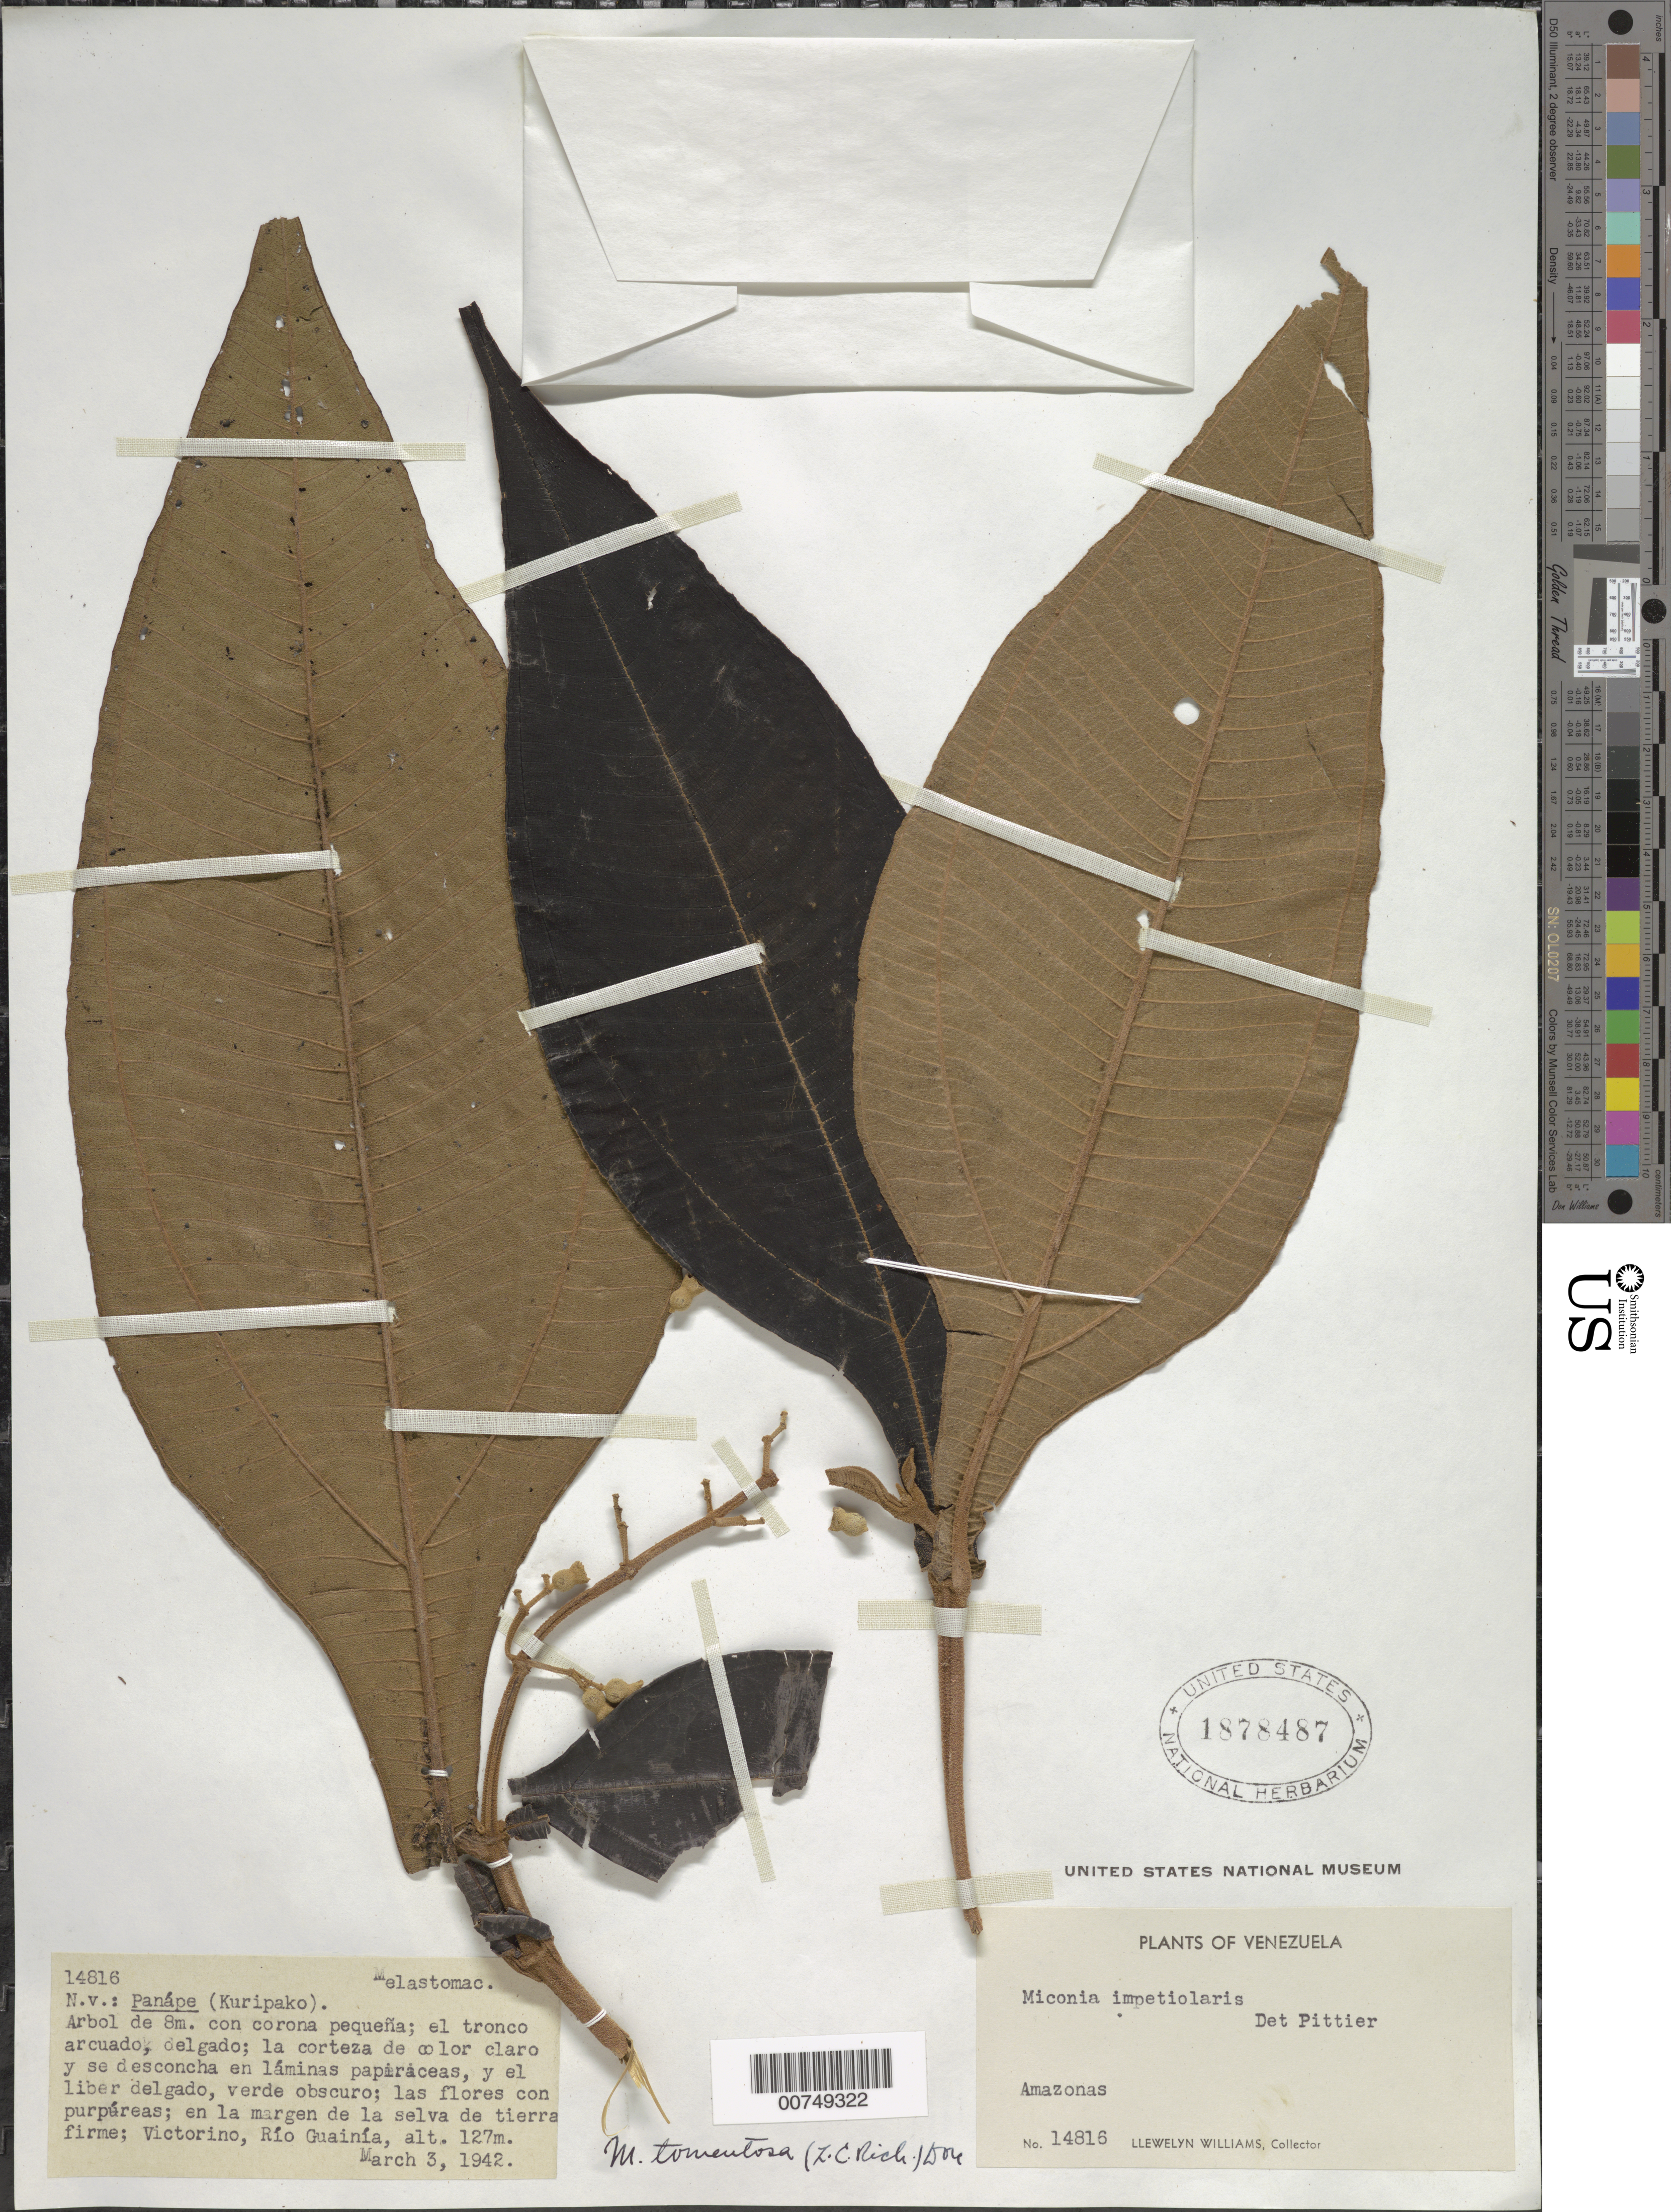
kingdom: Plantae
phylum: Tracheophyta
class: Magnoliopsida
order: Myrtales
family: Melastomataceae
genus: Miconia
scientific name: Miconia tomentosa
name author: (Rich.) D. Don ex DC.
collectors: Ll. Williams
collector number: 14816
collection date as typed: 3-Mar-42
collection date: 1942-03-03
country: Venezuela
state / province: Amazonas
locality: Victorino, Río Guainía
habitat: Margen de la selva de tierra firme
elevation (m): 127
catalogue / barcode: US 1878487